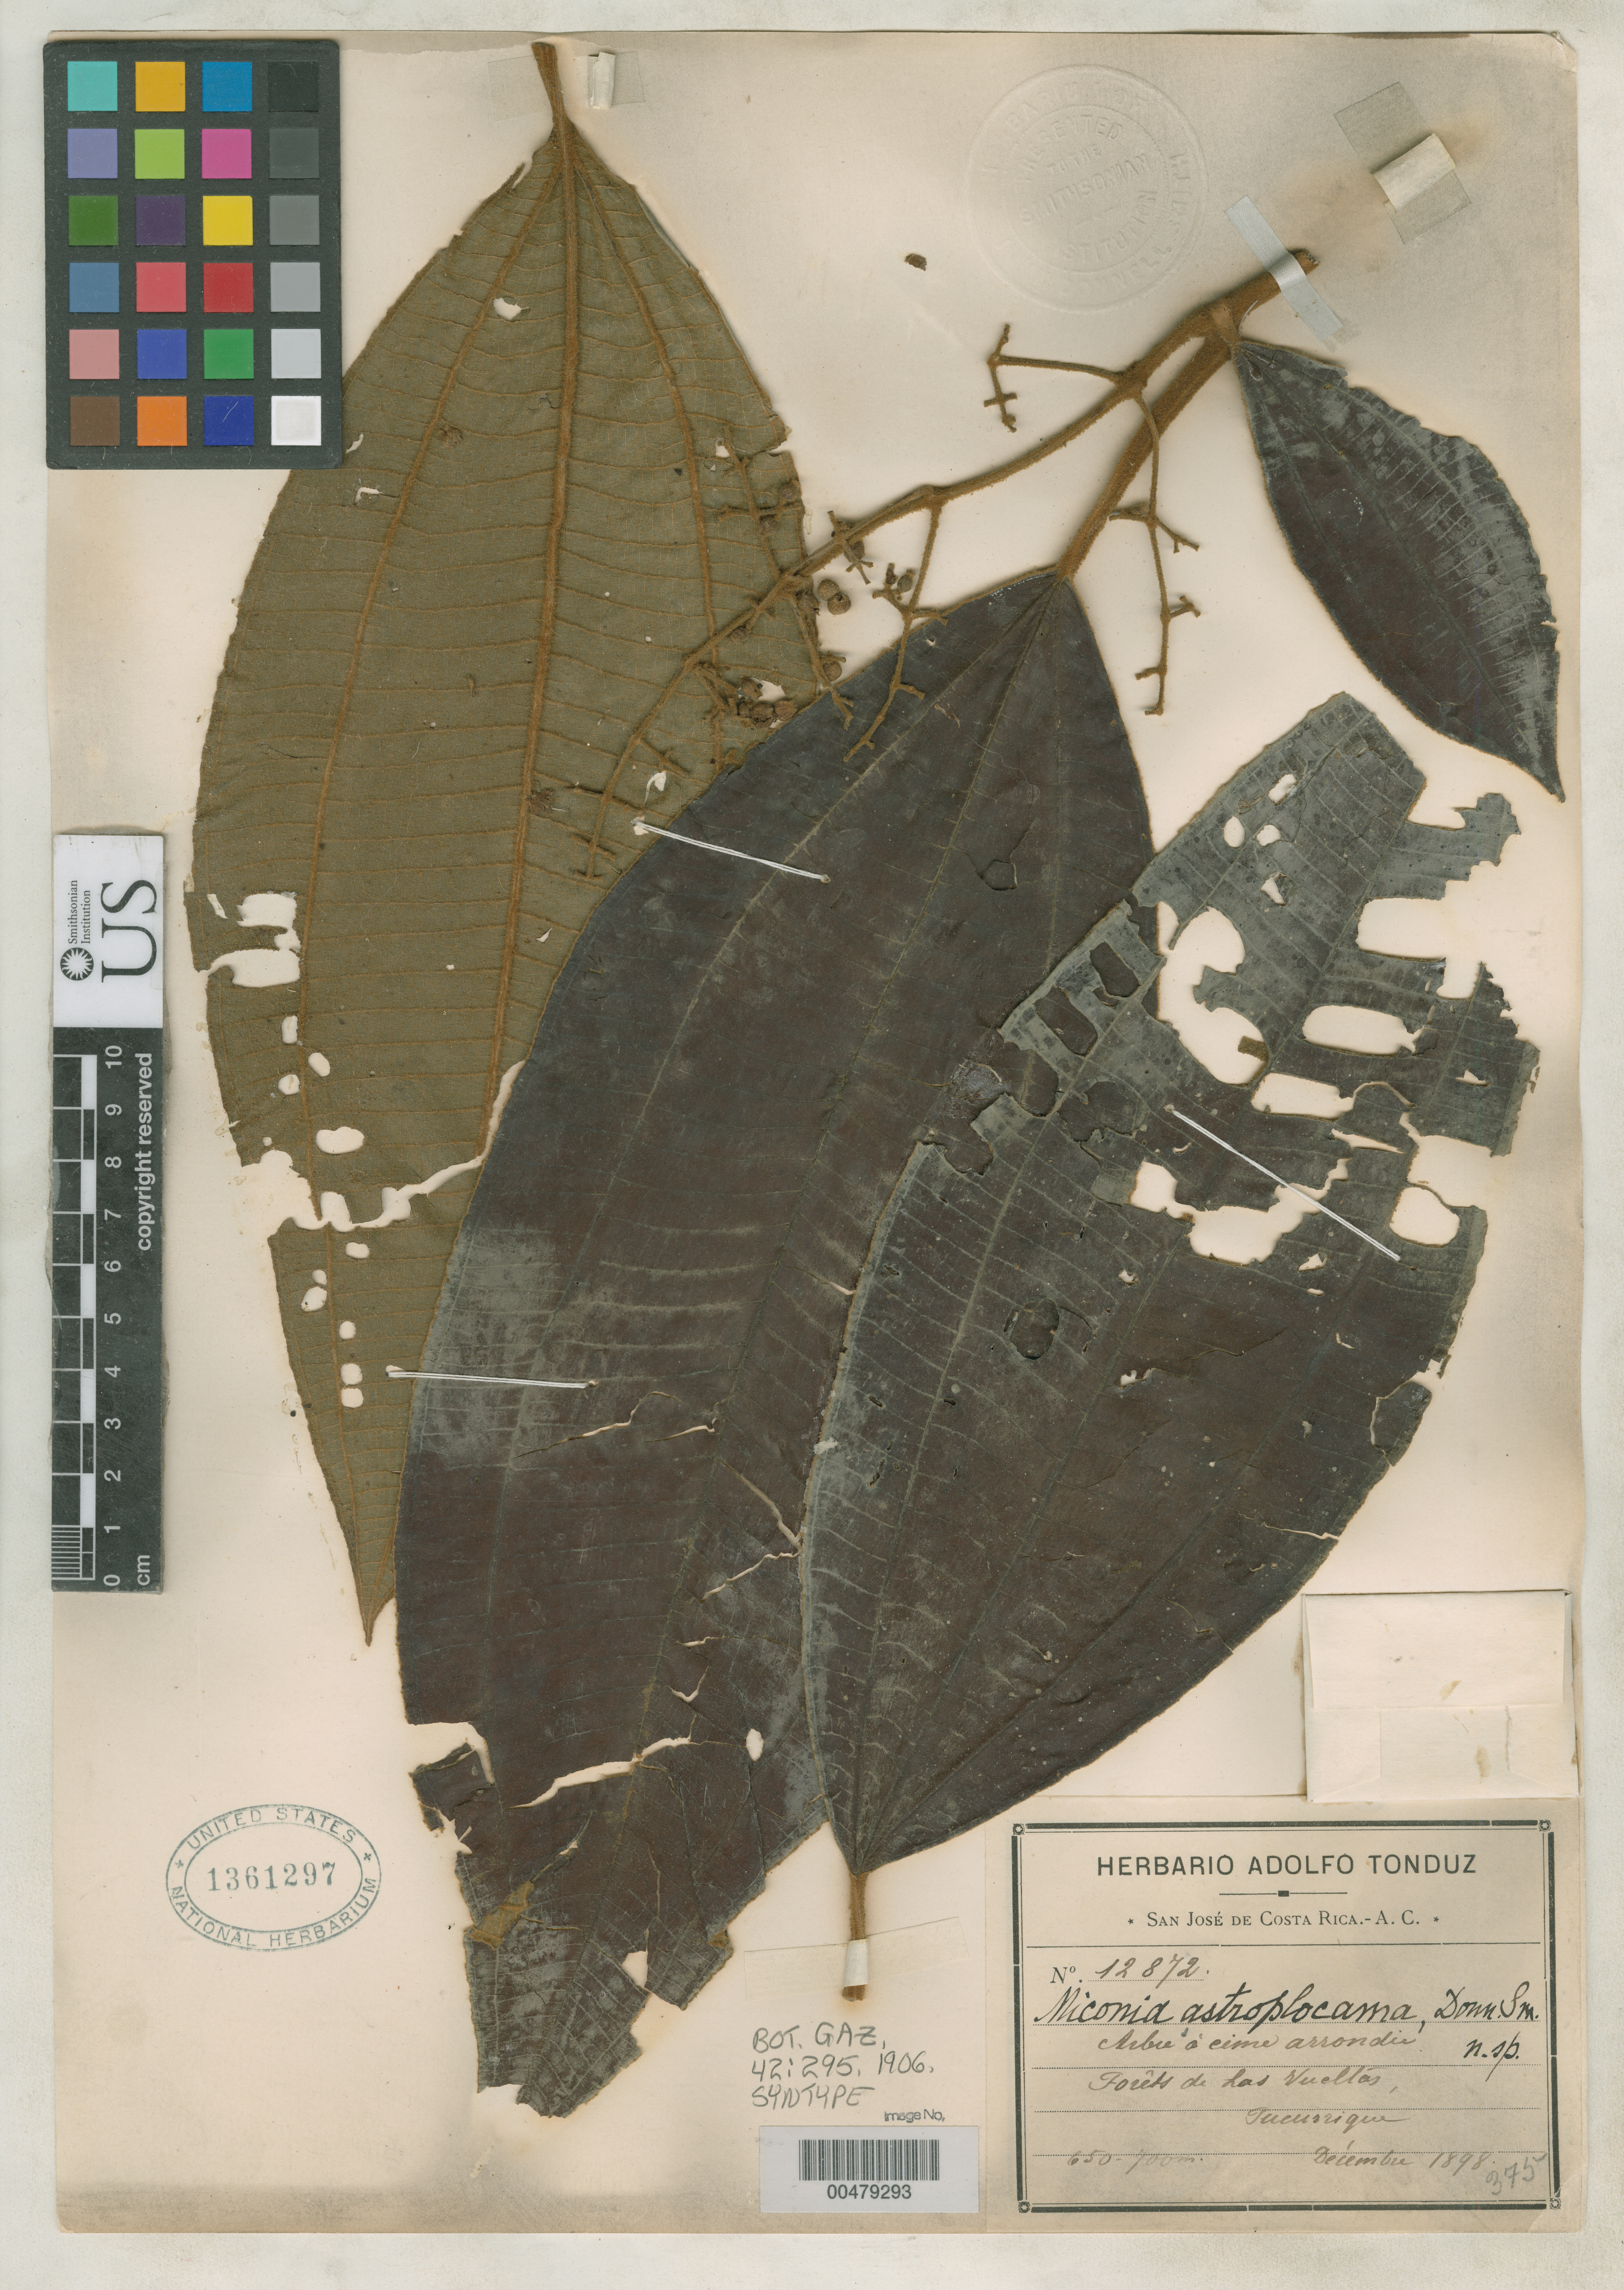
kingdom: Plantae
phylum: Tracheophyta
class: Magnoliopsida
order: Myrtales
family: Melastomataceae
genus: Miconia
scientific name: Miconia astroplocama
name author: Donn. Sm.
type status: Syntype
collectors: A. Tonduz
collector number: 12872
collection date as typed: Dec 1898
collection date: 1898-12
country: Costa Rica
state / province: San José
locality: Forets de Las Vueltas, Tucurrique.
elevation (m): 650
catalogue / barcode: US 1361297